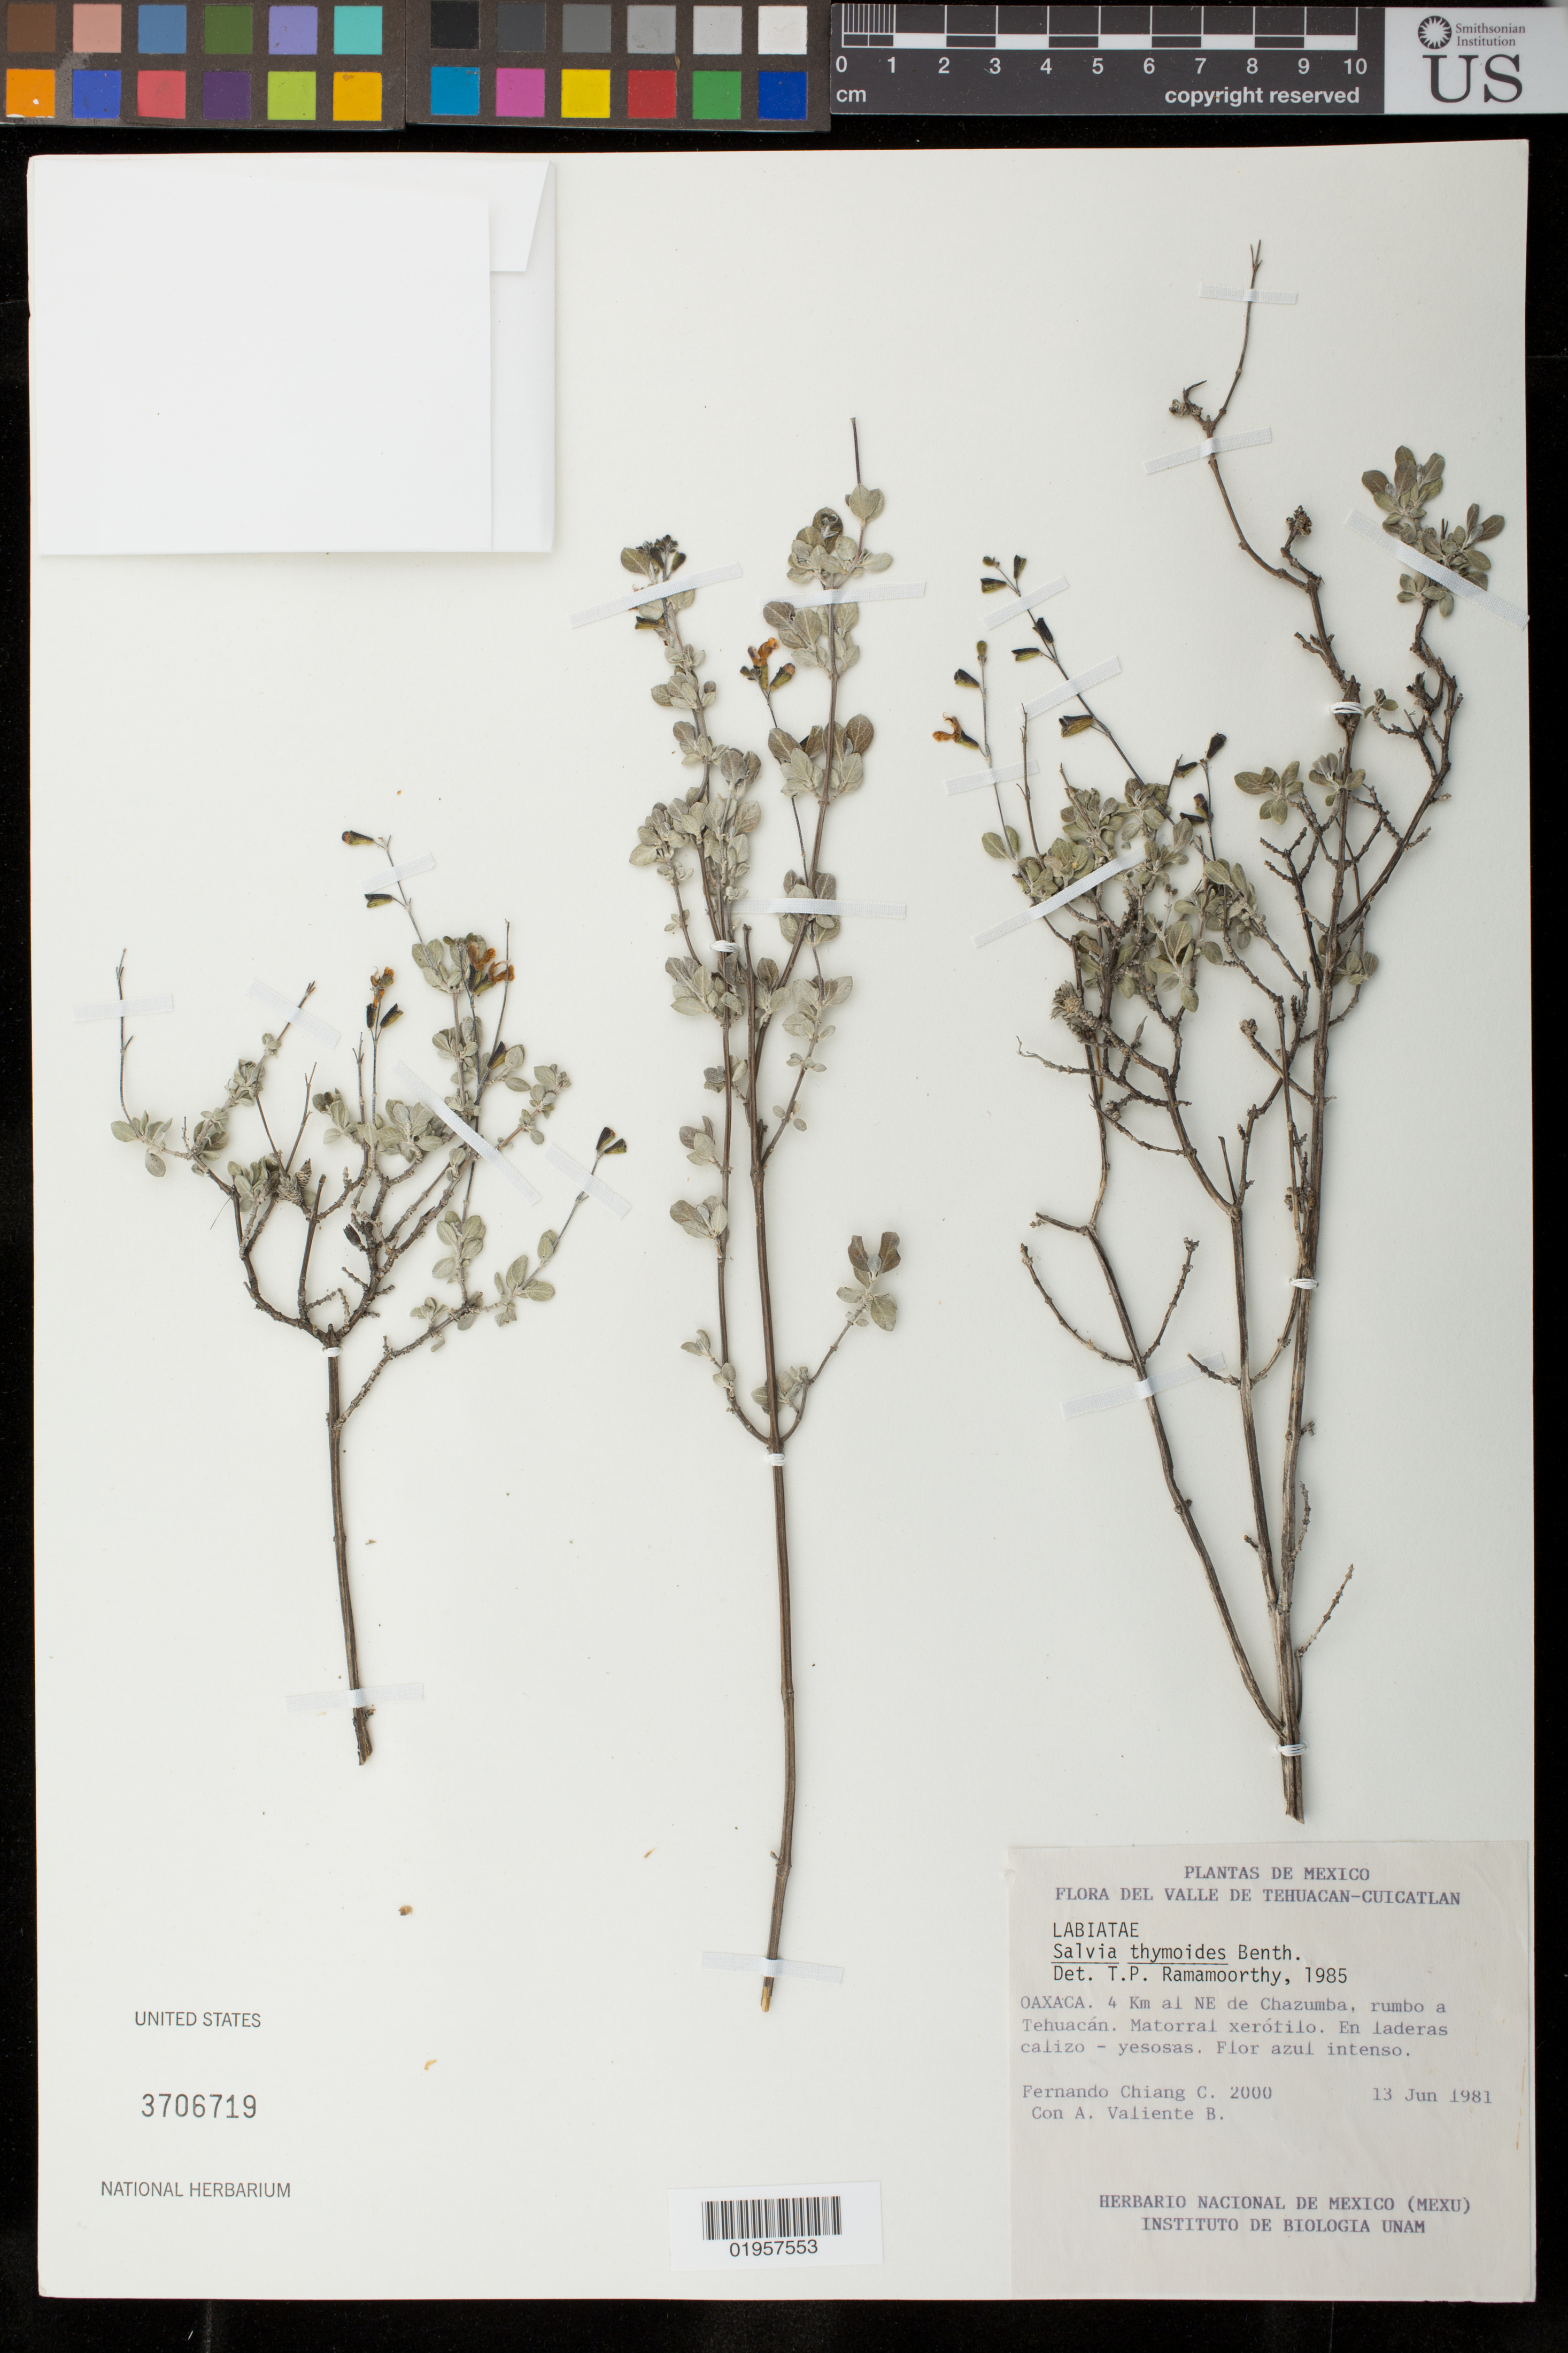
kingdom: Plantae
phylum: Tracheophyta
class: Magnoliopsida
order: Lamiales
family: Lamiaceae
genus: Salvia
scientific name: Salvia thymoides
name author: Benth.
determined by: Ramamoorthy, T. P.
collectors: F. Chiang C. & A. Valiente B.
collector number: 2000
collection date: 1981-06-13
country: Mexico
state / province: Oaxaca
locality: Valle de Tehuacan-Cuicatlan. 4 km al NE de Chazumba, rumbo a Tehuacán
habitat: Matorral xerótilo; en laderas calizo - yesosas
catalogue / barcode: US 3706719